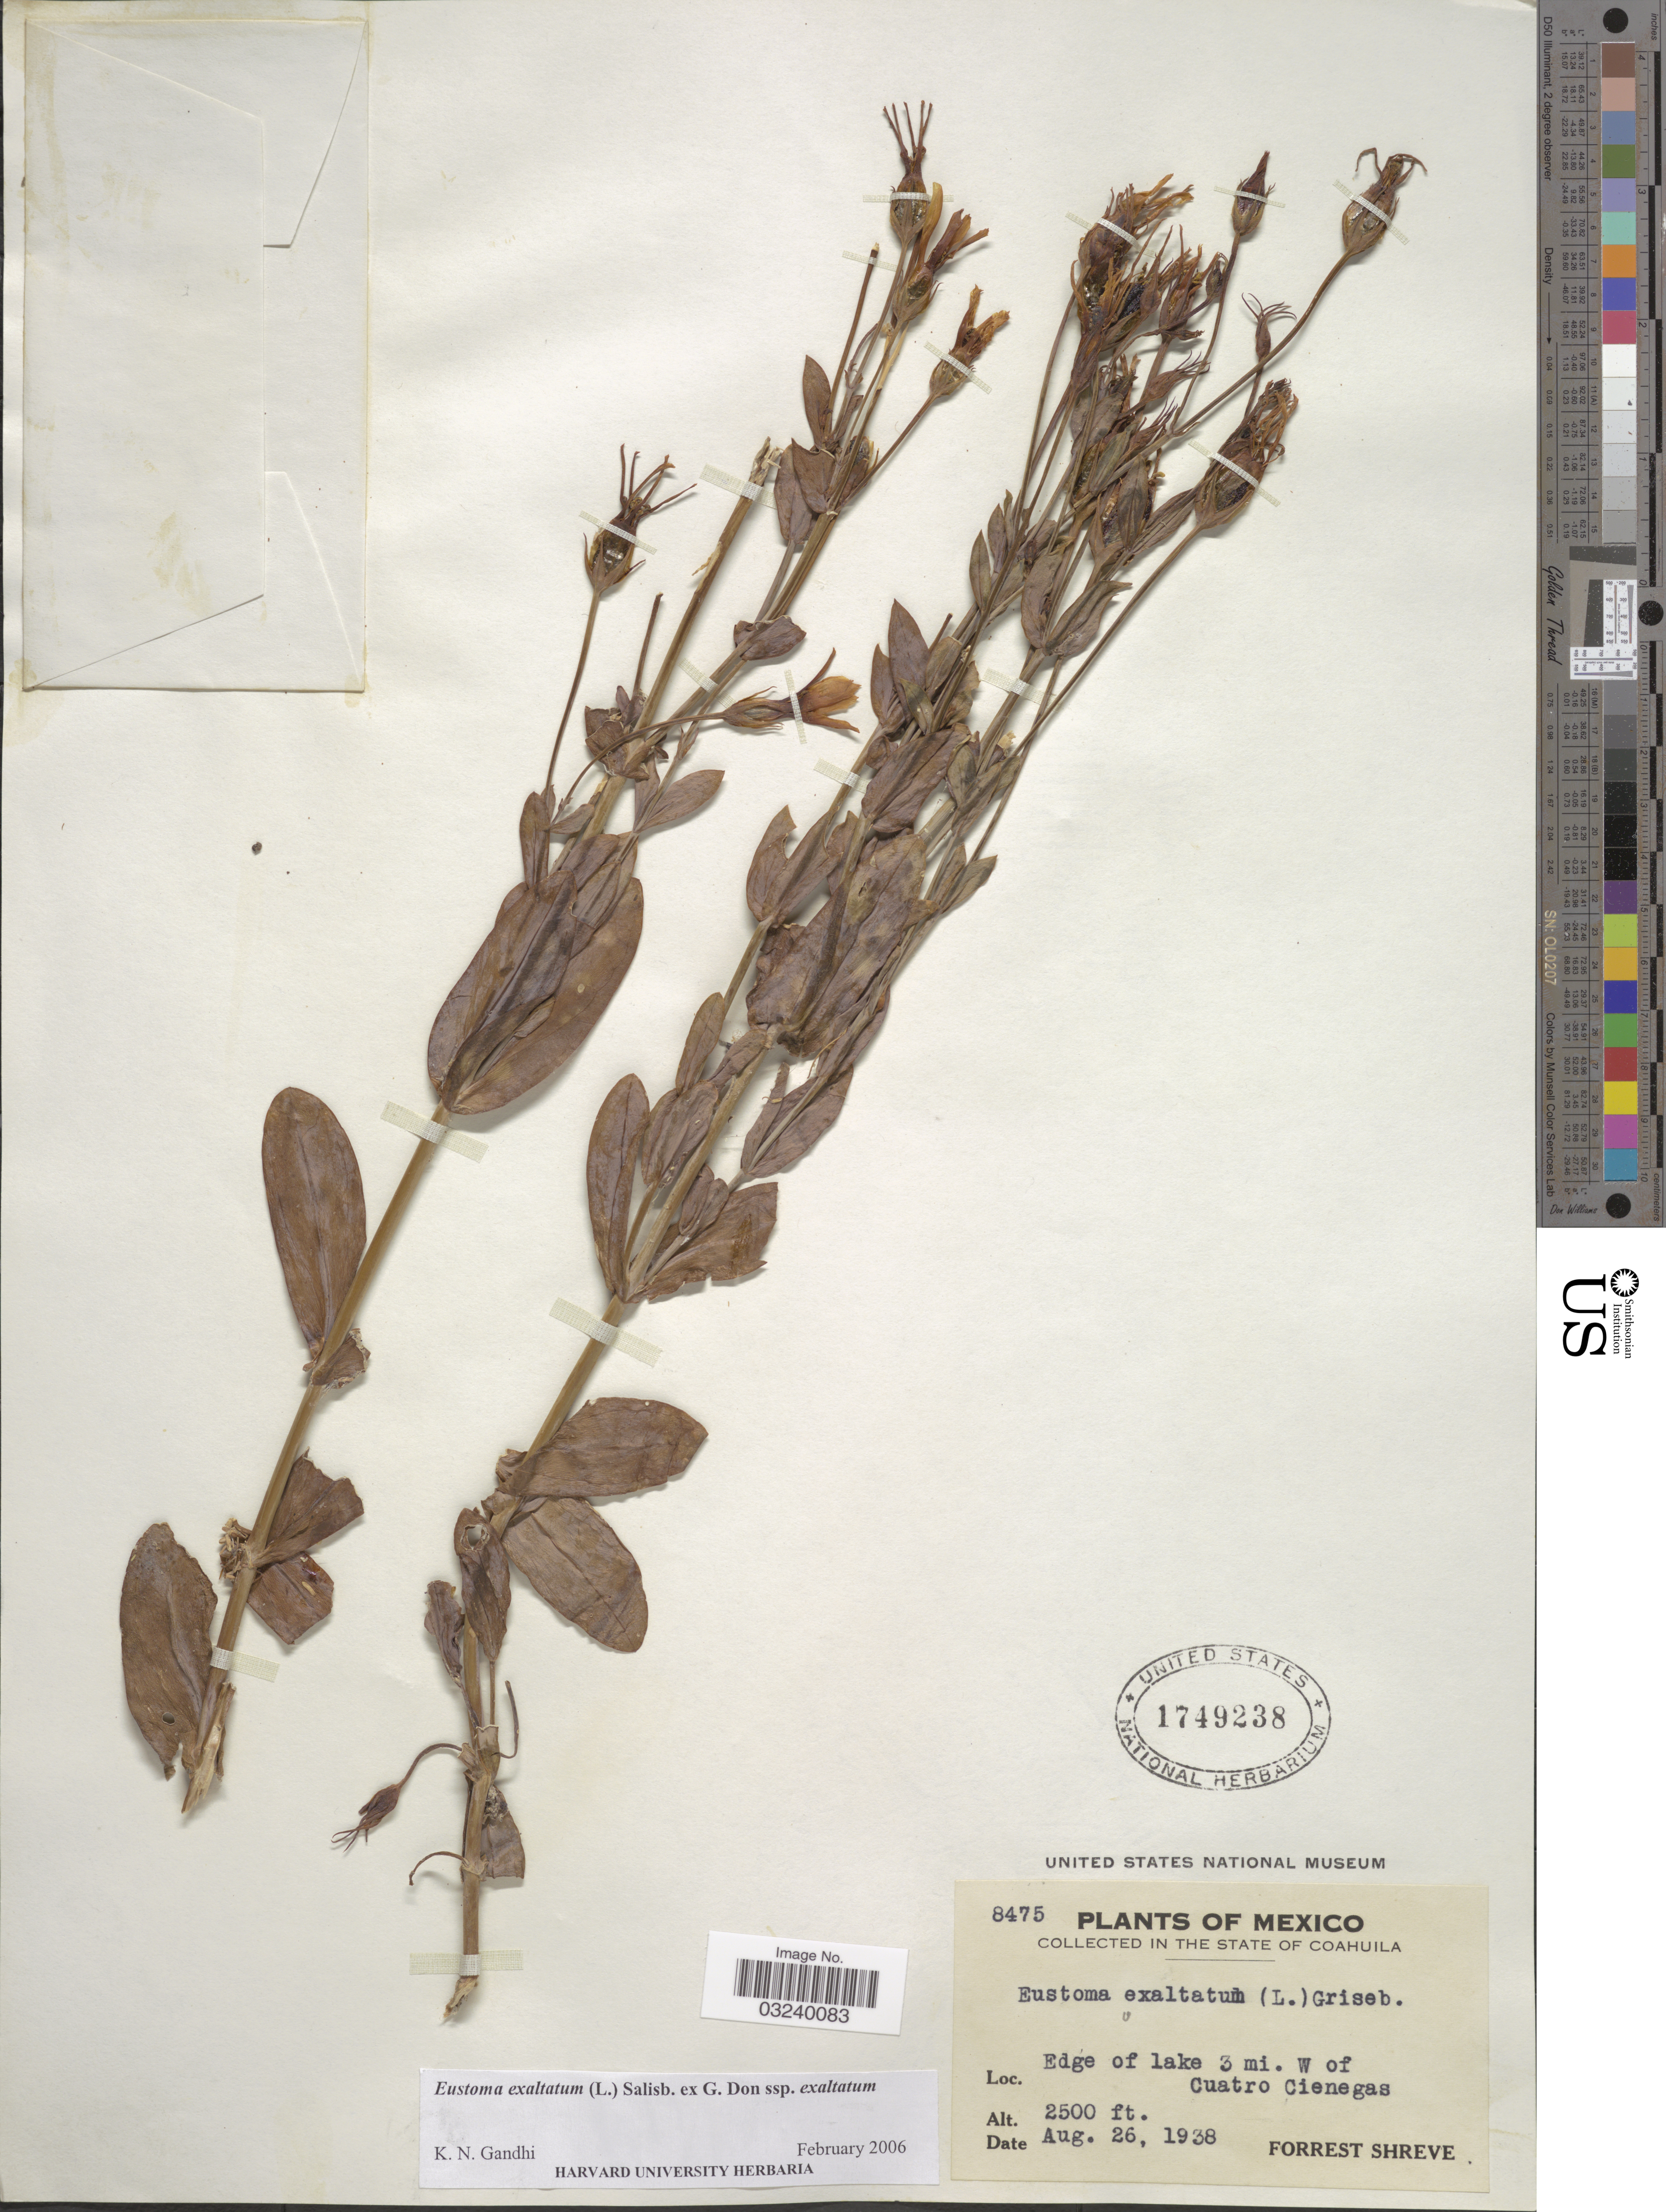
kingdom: Plantae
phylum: Tracheophyta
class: Magnoliopsida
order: Gentianales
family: Gentianaceae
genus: Eustoma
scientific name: Eustoma exaltatum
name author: (L.) Salisb. ex Don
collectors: F. Shreve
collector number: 8475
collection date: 1938-08-26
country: Mexico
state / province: Coahuila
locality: Edge of lake 3 mi. W of Cuatro Cienegas.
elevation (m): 762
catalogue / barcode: US 1749238